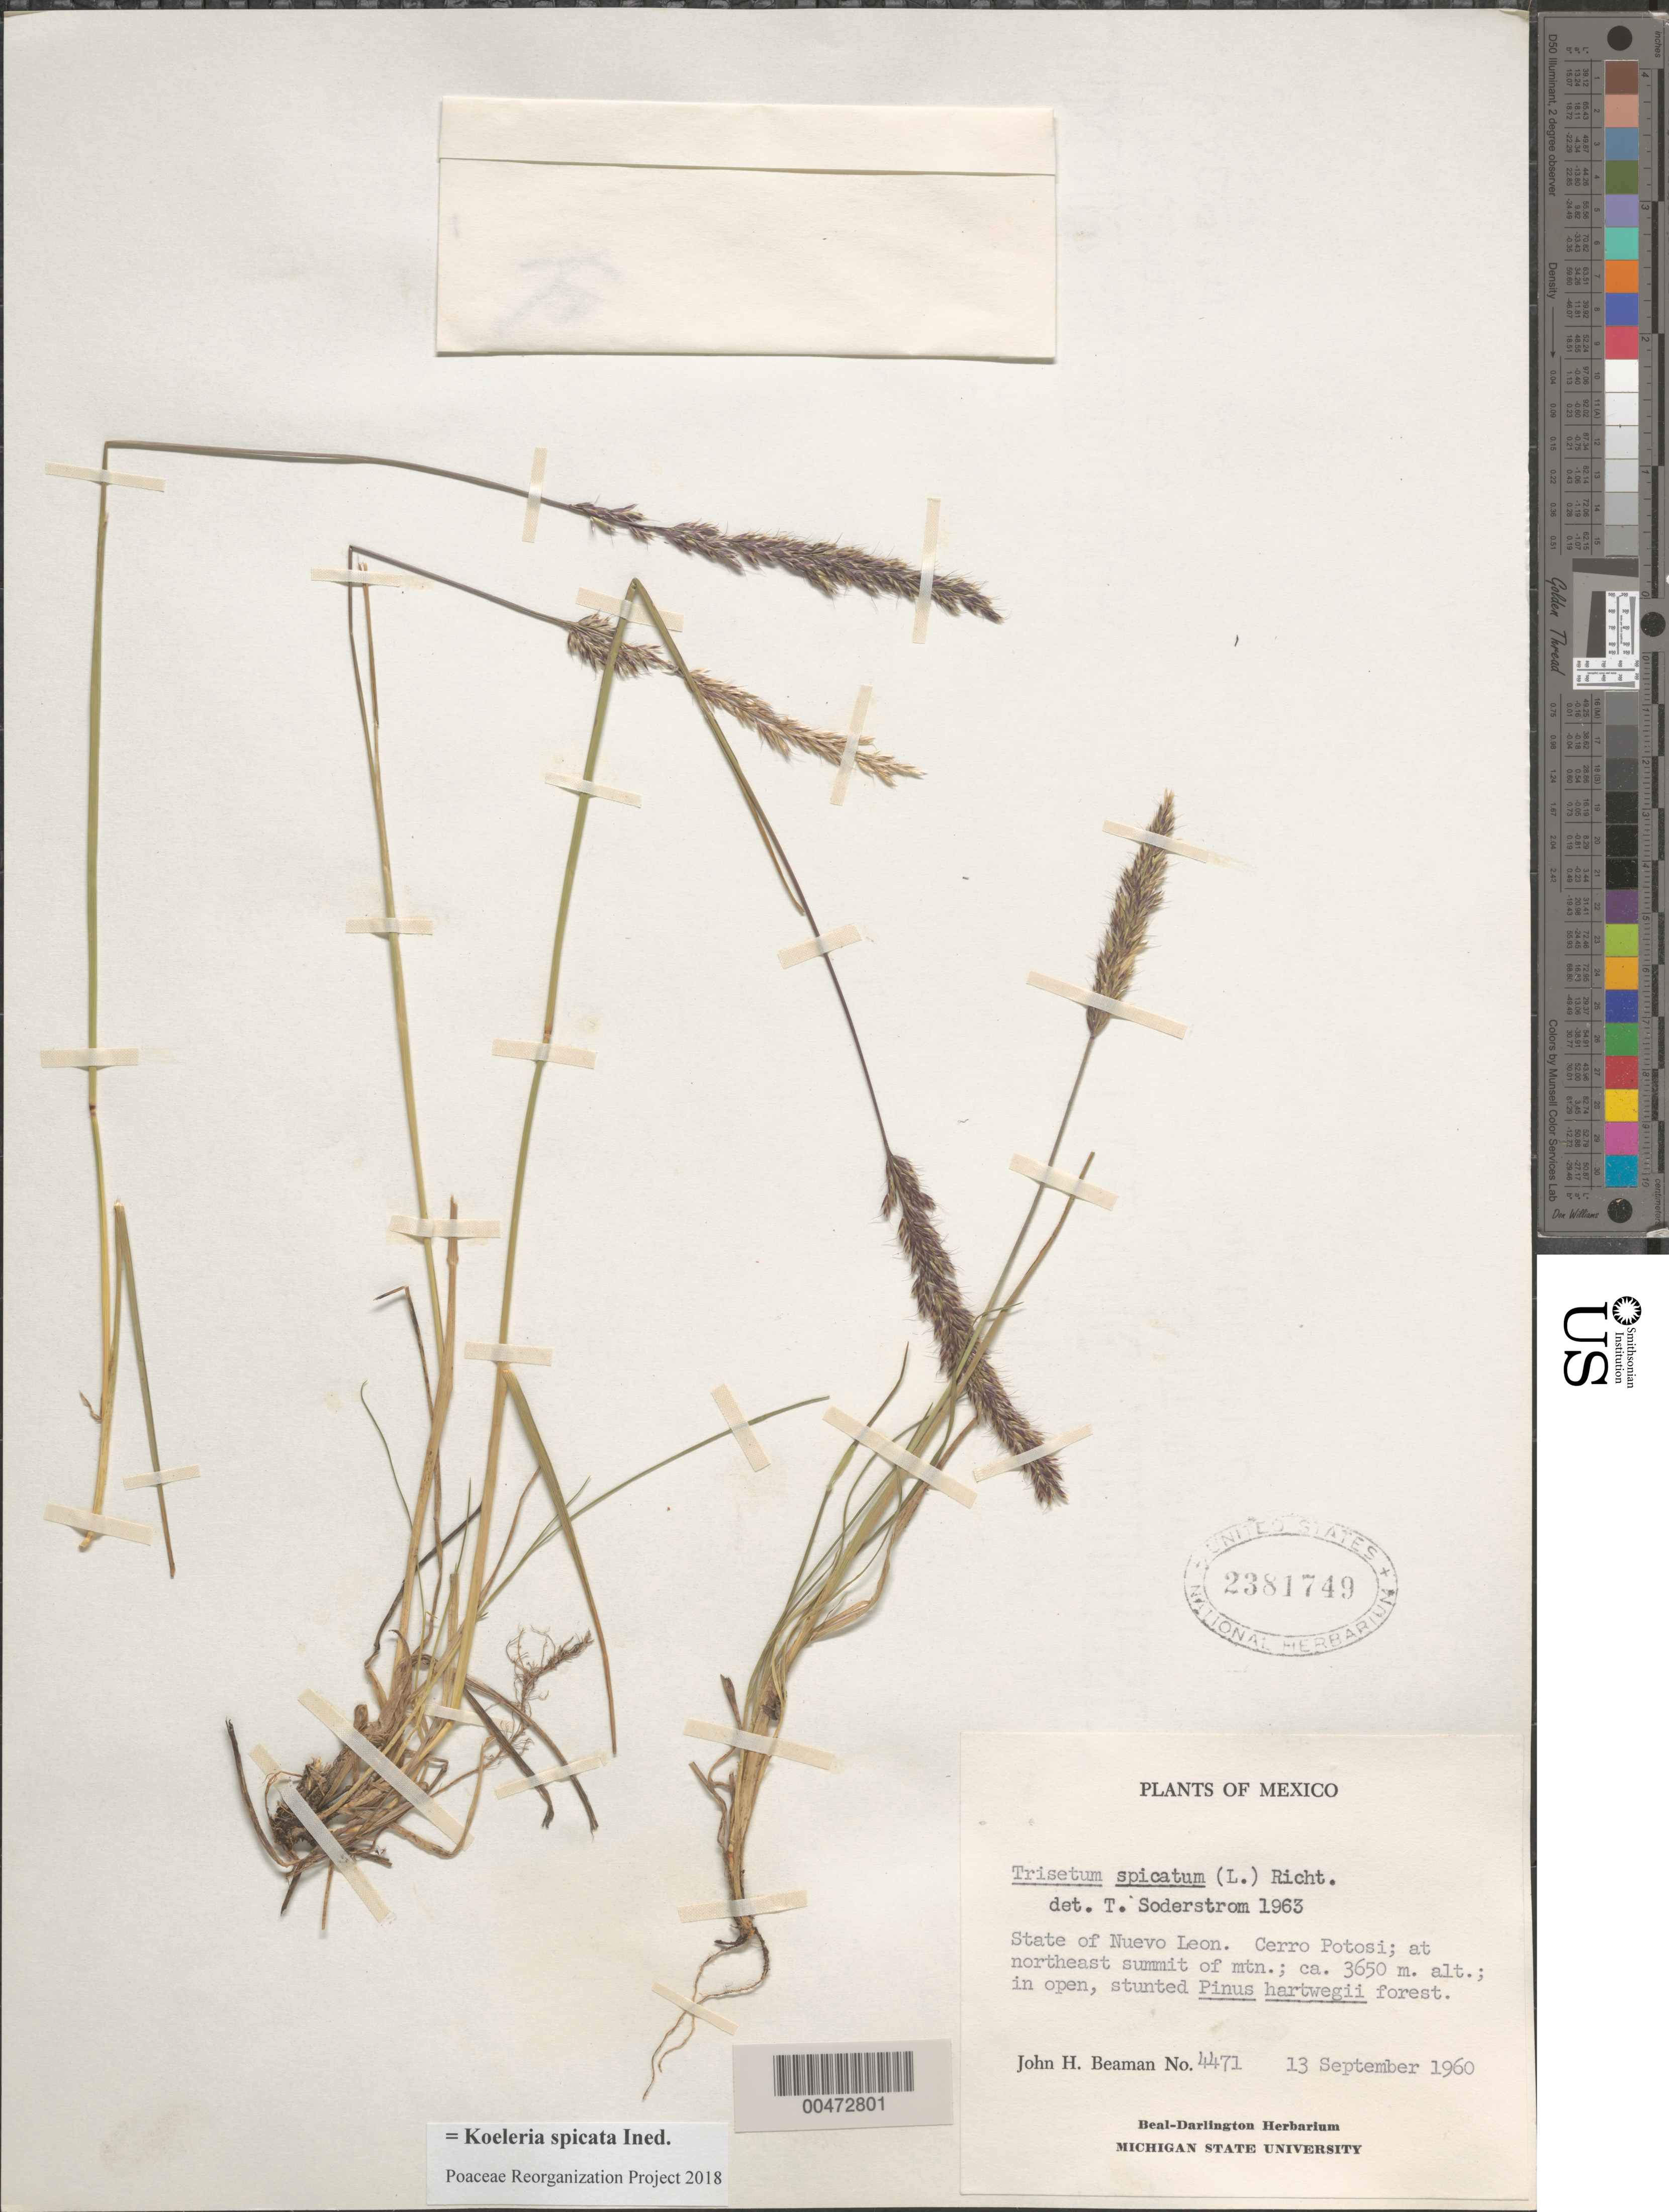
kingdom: Plantae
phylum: Tracheophyta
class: Liliopsida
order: Poales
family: Poaceae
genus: Koeleria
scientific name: Koeleria spicata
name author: (L.) Barberá et al.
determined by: Poaceae Reorganization Project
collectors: J. H. Beaman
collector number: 4471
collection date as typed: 13 Sep 1960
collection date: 1960-09-13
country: Mexico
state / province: Nuevo León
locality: Cerro Potosi, at NE summit of mtn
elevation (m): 3650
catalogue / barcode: US 2381749